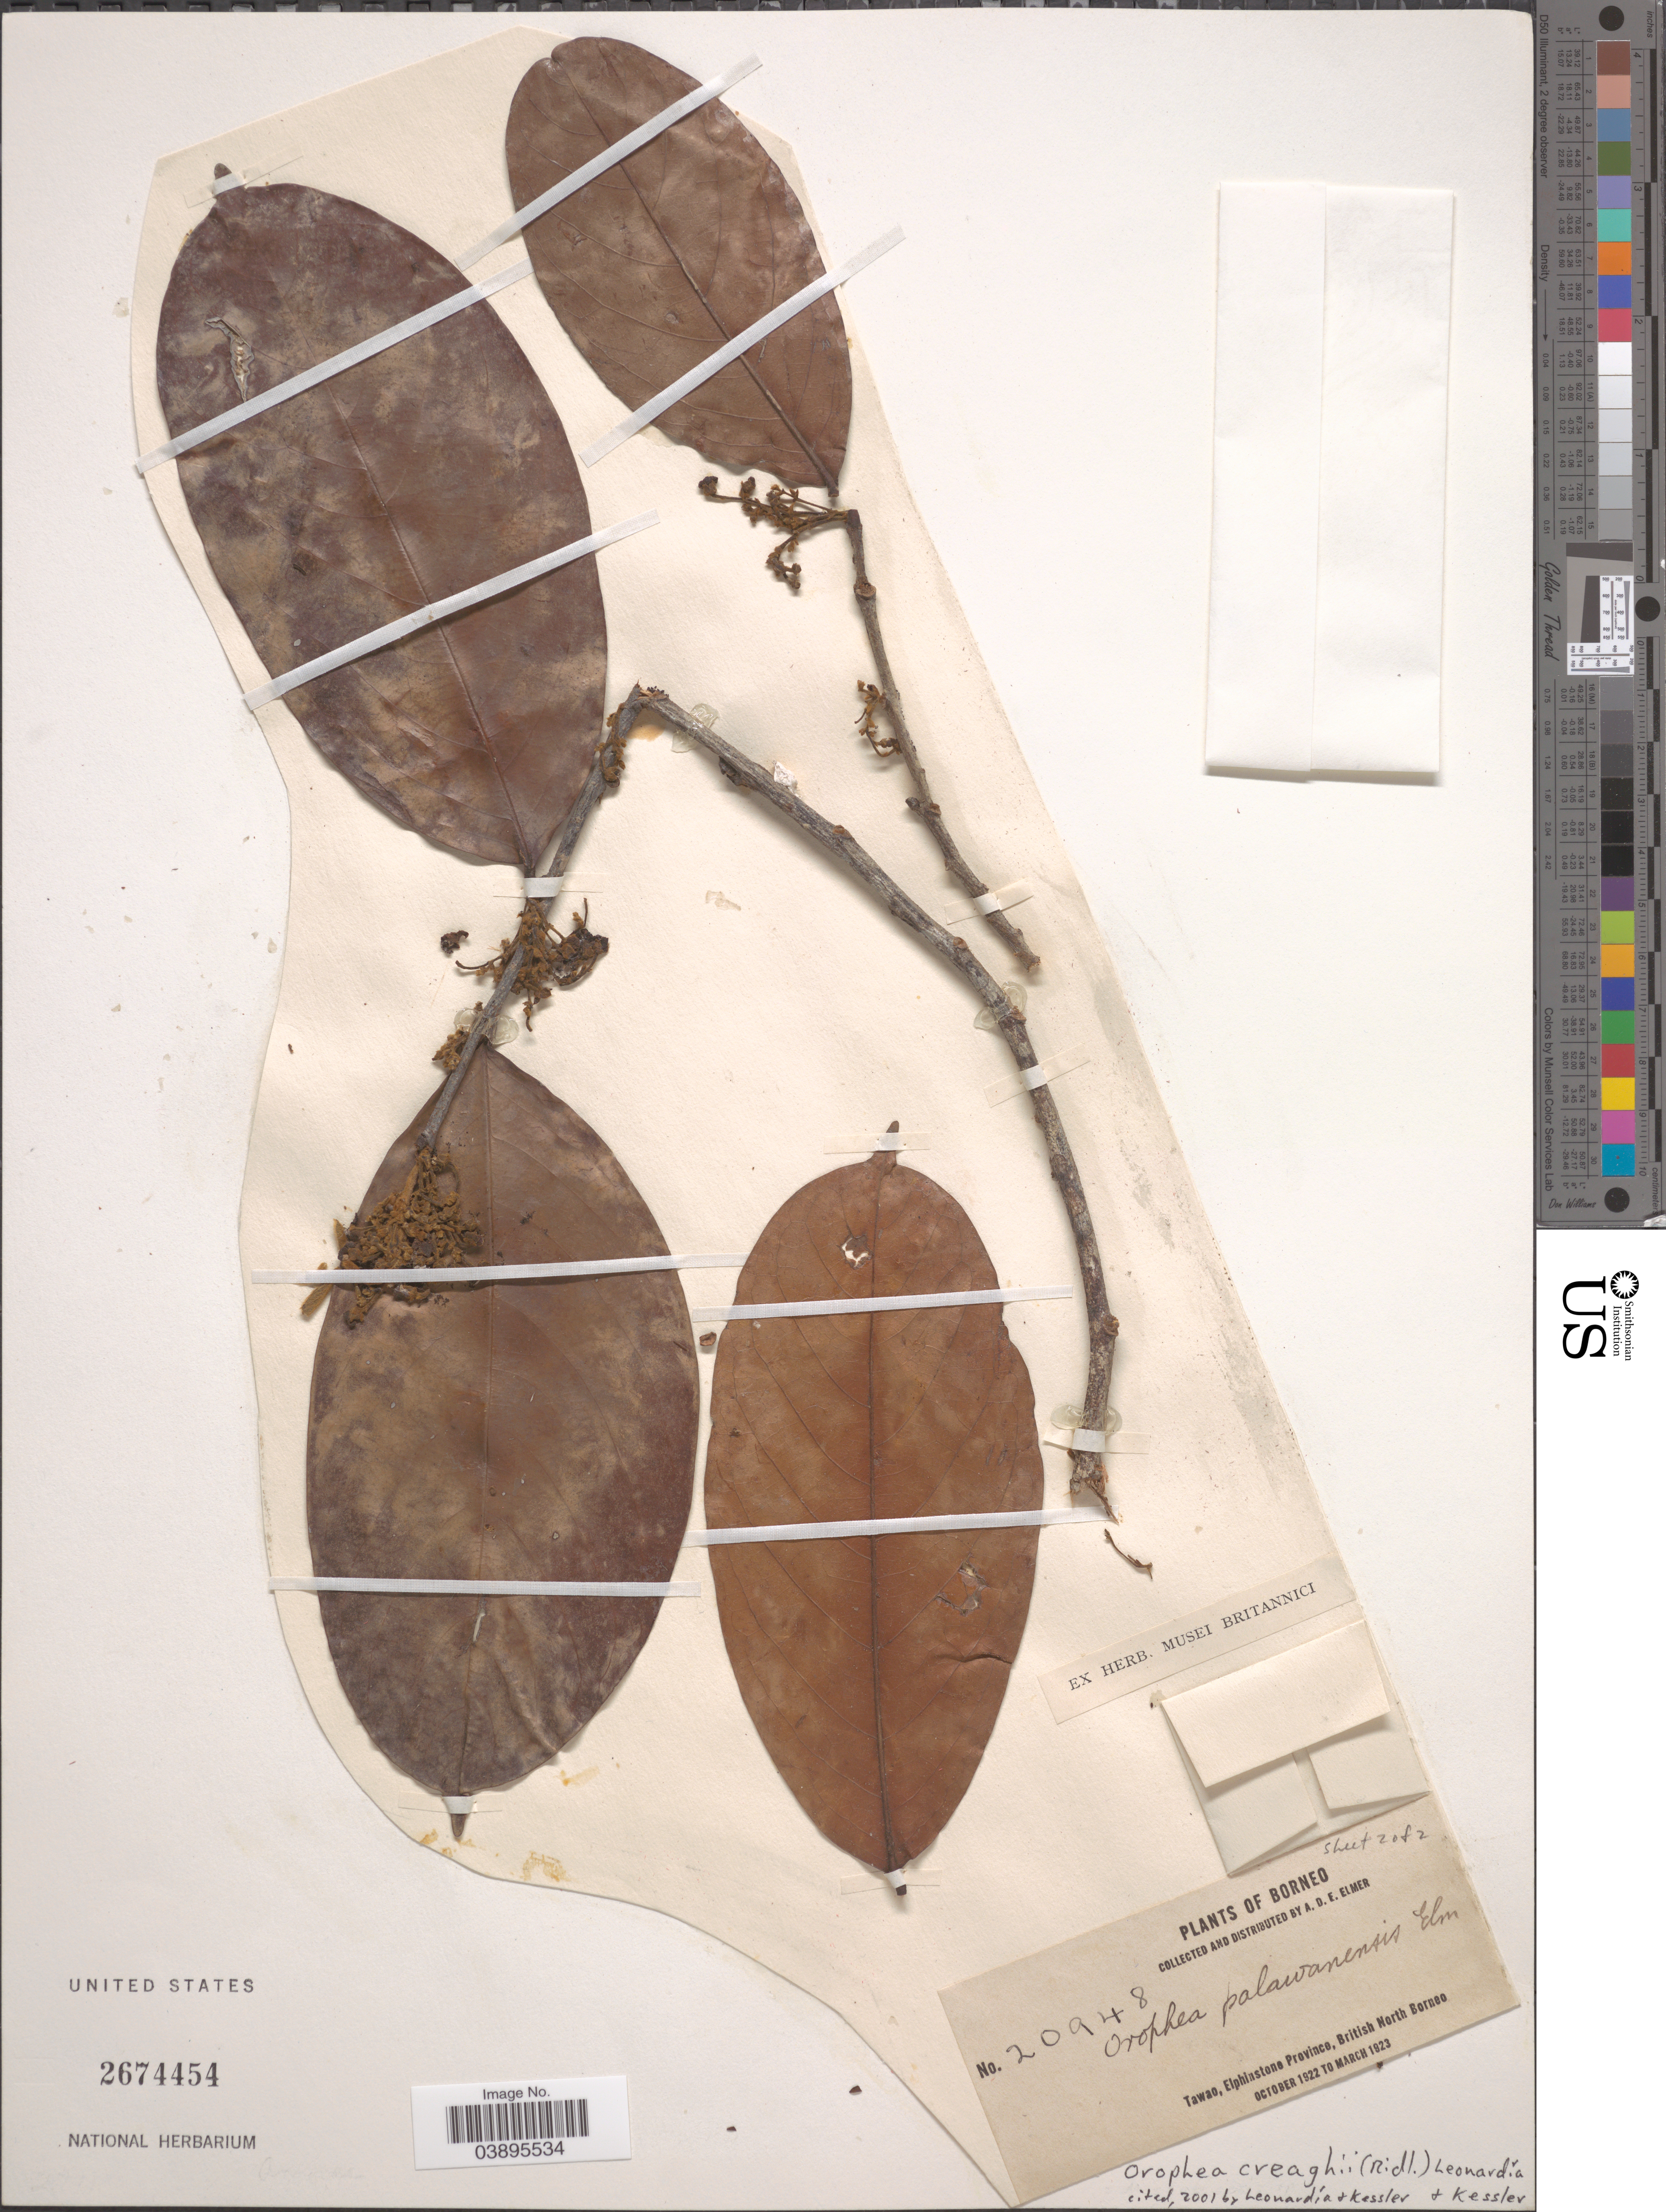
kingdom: Plantae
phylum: Tracheophyta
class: Magnoliopsida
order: Magnoliales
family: Annonaceae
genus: Orophea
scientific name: Orophea creaghii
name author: (Ridl.) Leonardia & P.J.A. Kessler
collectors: A. D. E. Elmer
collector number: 20948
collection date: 1922-10/1923-03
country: Malaysia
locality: Borneo. Tawao, Elphinstone Province, British North Borneo.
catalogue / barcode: US 2674454